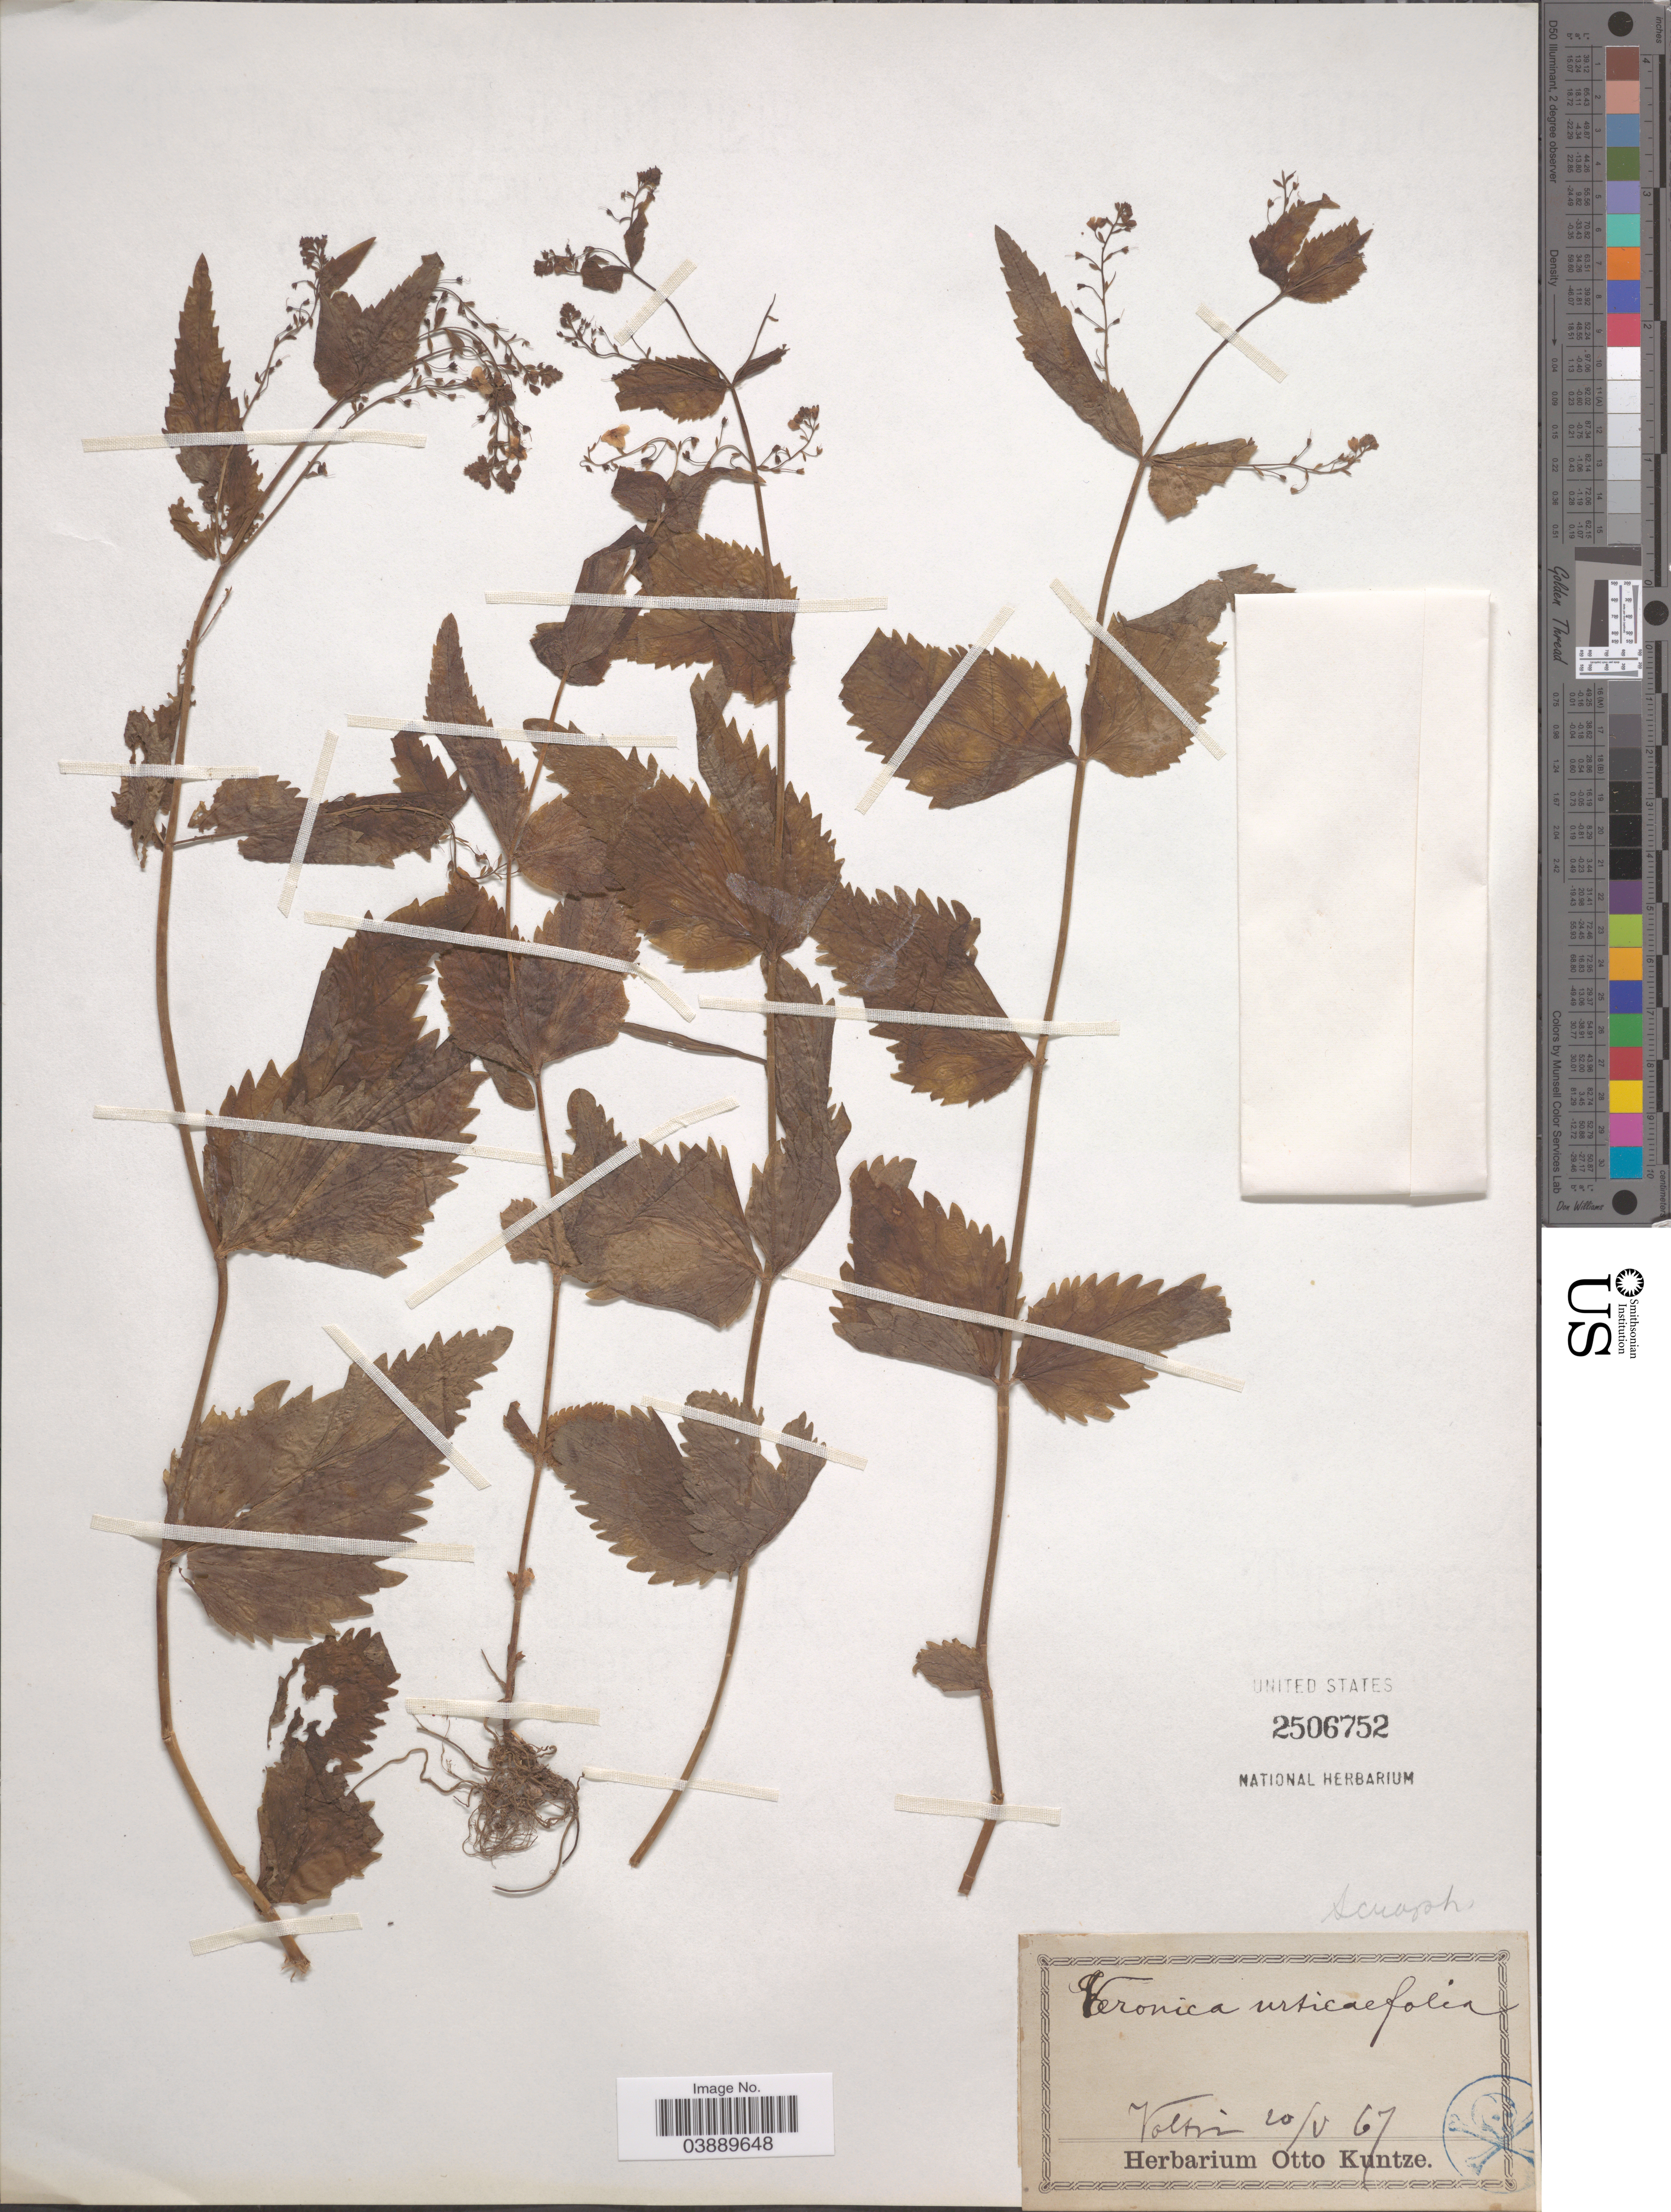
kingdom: Plantae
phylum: Tracheophyta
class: Magnoliopsida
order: Lamiales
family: Plantaginaceae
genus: Veronica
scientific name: Veronica urticifolia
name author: Jacq.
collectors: ex herb. Otto Kuntze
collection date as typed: Transcribed d/m/y: 20/5/67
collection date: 1867-05-20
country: Italy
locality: Voltri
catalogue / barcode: US 2506752